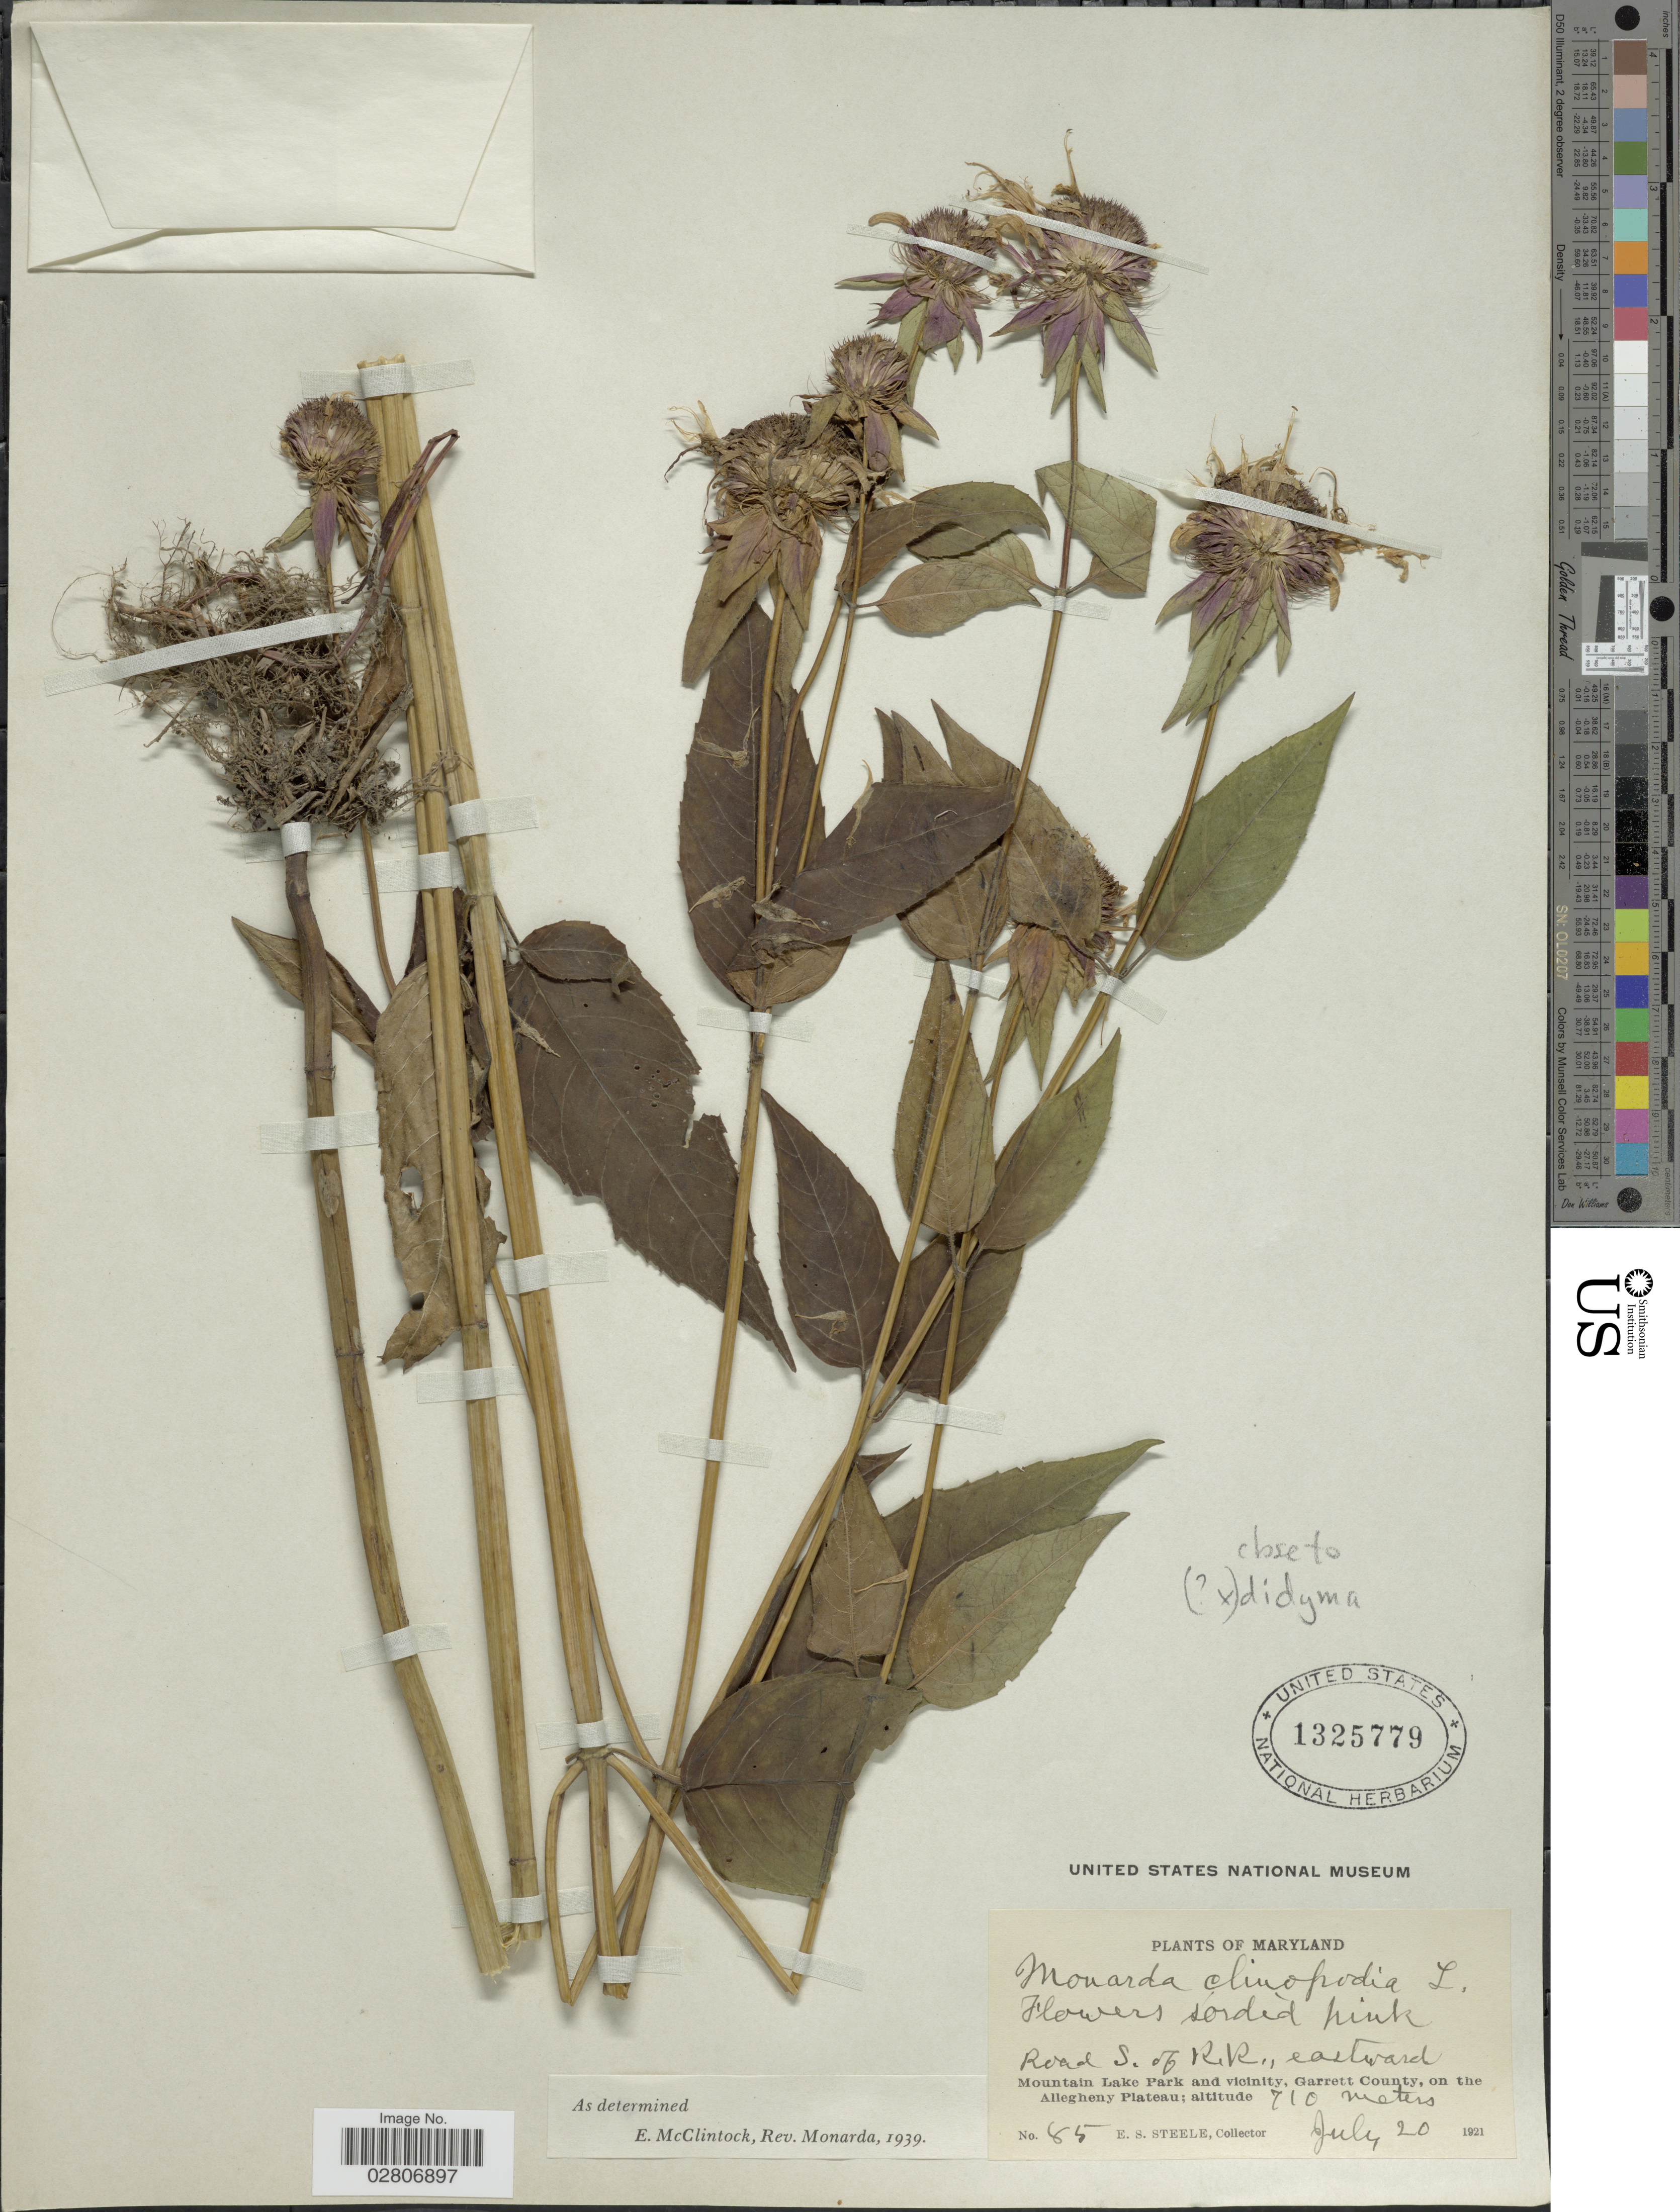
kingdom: Plantae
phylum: Tracheophyta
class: Magnoliopsida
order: Lamiales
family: Lamiaceae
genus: Monarda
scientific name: Monarda clinopodia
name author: L.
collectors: E. Steele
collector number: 85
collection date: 1921-07-20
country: United States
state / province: Maryland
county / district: Garrett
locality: Road S. of R.R., eastward. Mountain Lake Park and vicinity, Garrett County, on the Allegheny Plateau.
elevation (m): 710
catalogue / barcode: US 1325779